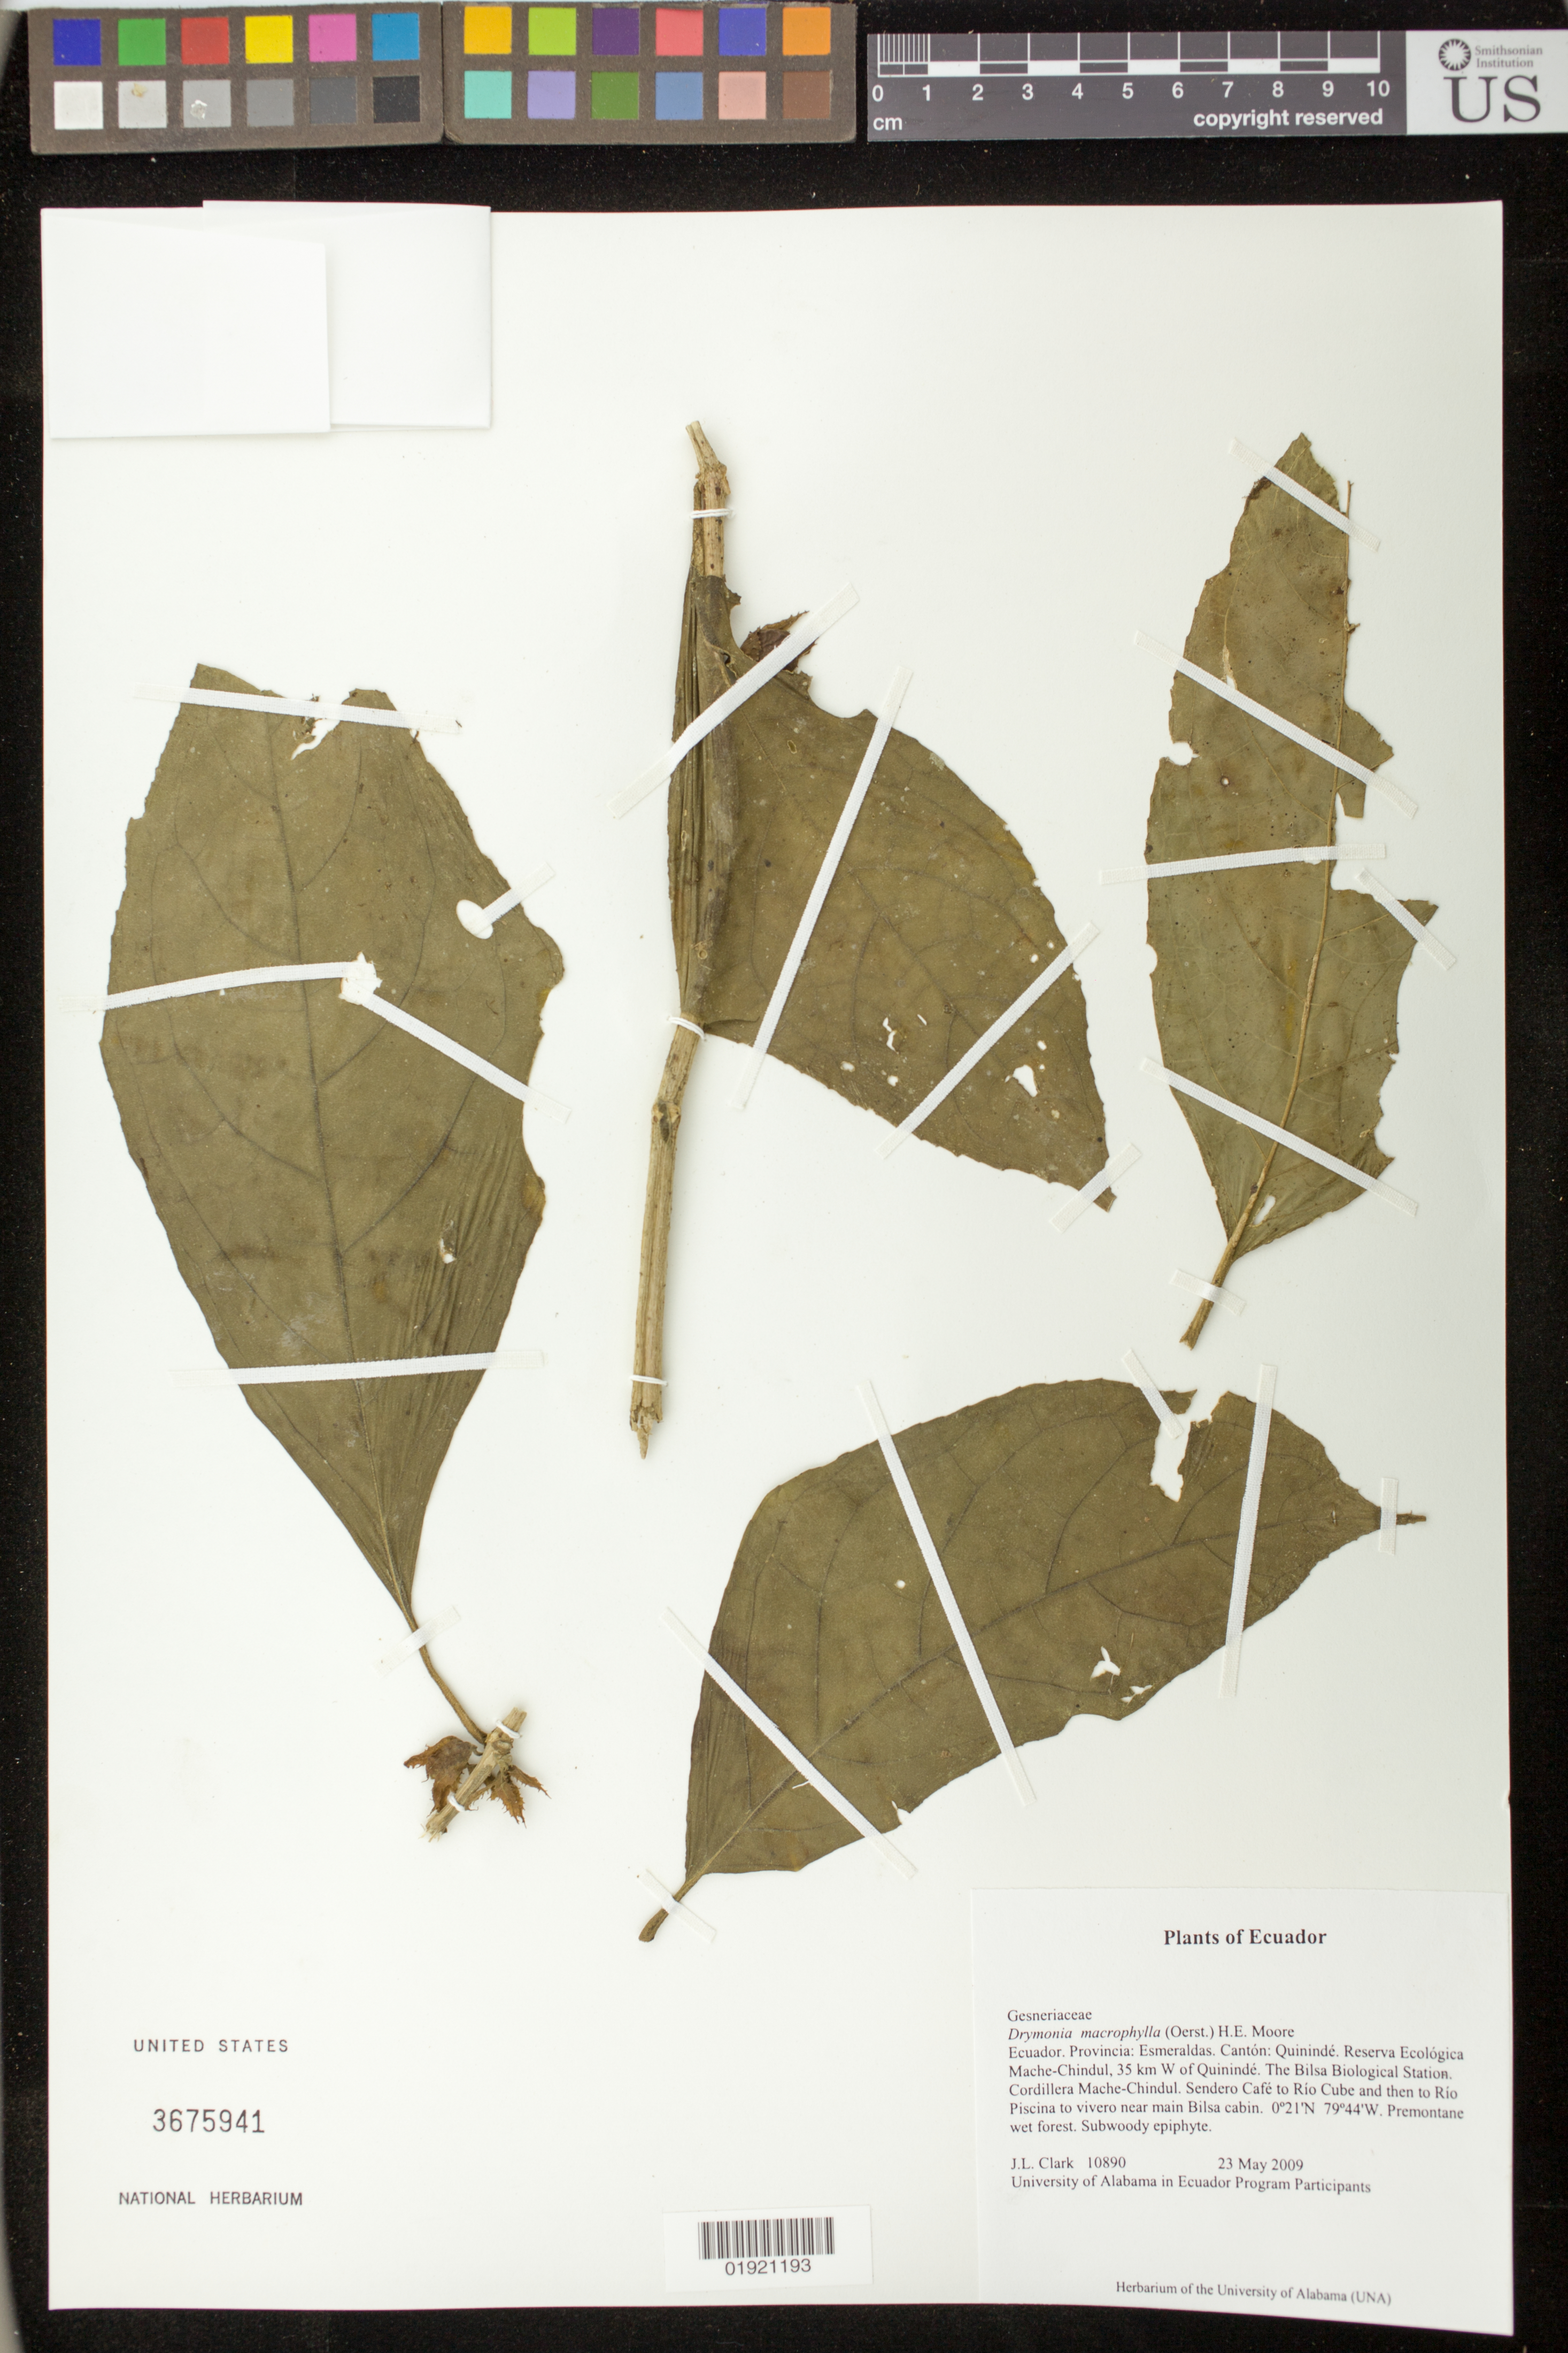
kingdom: Plantae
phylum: Tracheophyta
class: Magnoliopsida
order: Lamiales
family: Gesneriaceae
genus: Drymonia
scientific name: Drymonia macrophylla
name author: (Oerst.) H.E. Moore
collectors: J. L. Clark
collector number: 10890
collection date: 2009-05-23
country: Ecuador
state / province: Esmeraldas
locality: Canton: Quininde. Reserva Ecologica Mache-Chindul, 35 km W of Quininde. The Bilsa Biological Station. Cordillera Mache-Chindul. Sendero Cafe to Rio Cube and then to Rio Piscina to vivero near main Bilsa cabin.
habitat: Premontane wet forest.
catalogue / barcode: US 3675941